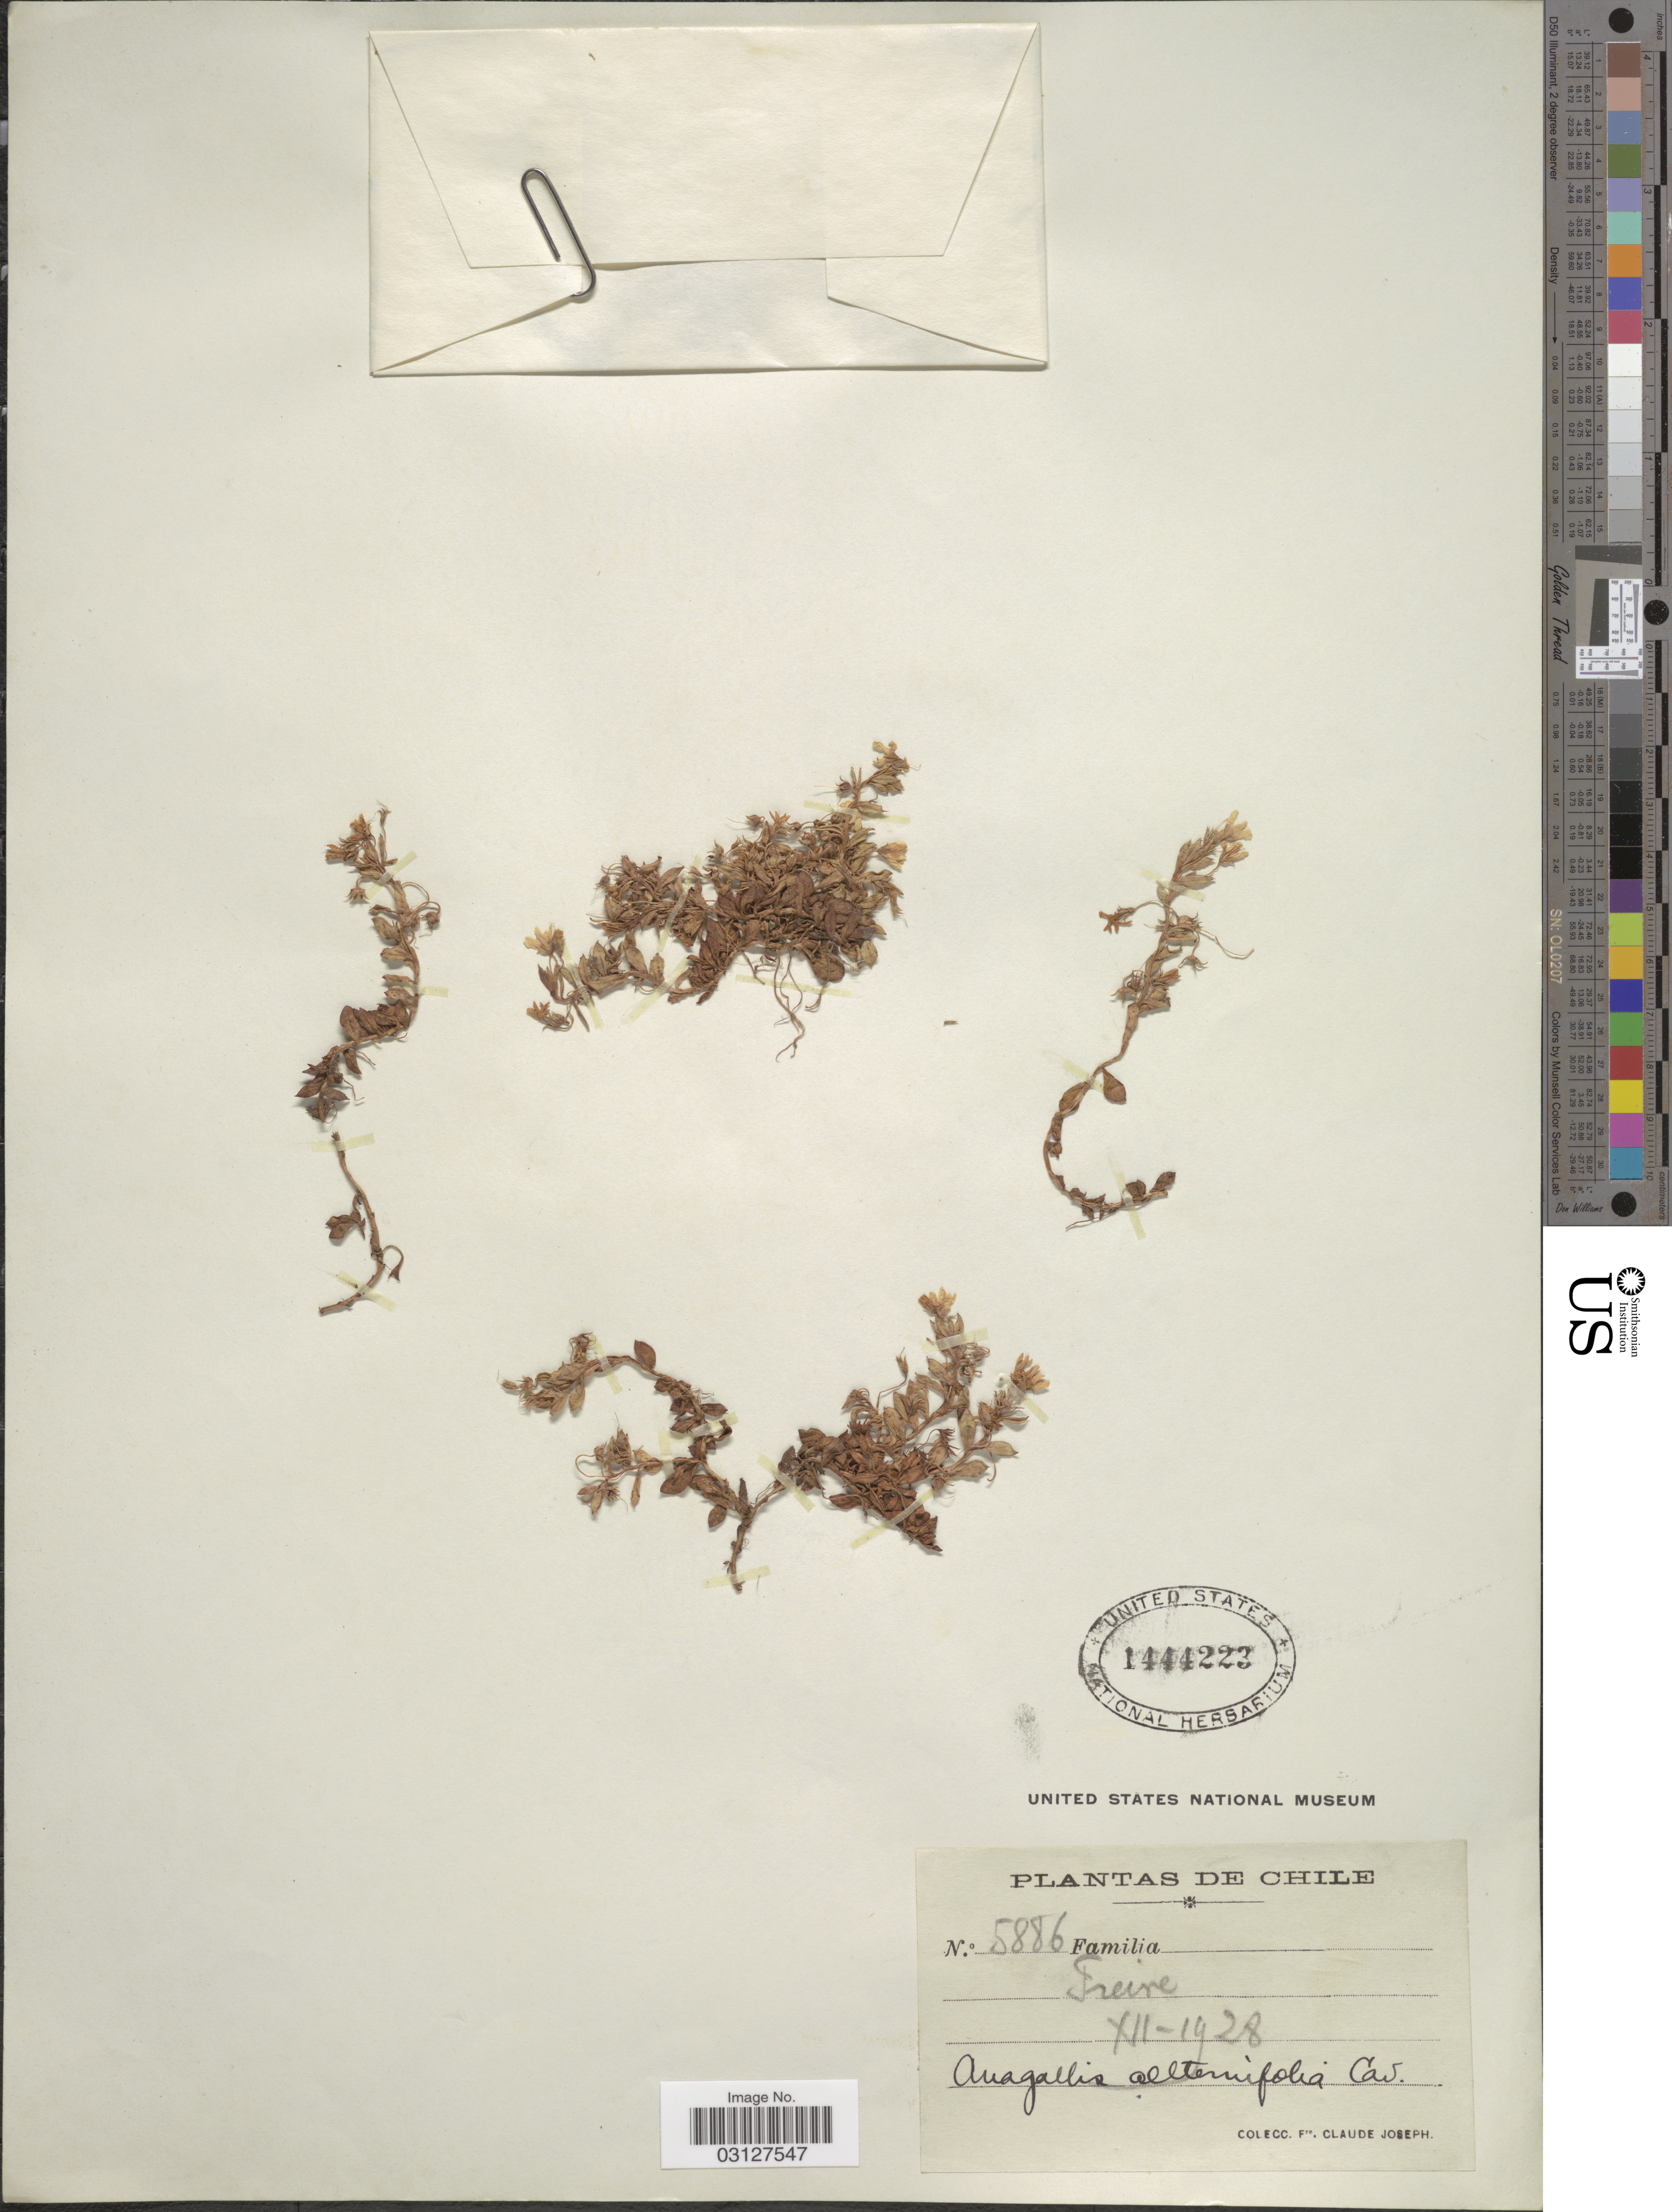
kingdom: Plantae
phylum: Tracheophyta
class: Magnoliopsida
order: Ericales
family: Primulaceae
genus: Anagallis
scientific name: Anagallis alternifolia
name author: Cav.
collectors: Bro. Claude-Joseph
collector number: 5886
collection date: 1928-12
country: Chile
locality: Freire.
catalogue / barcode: US 1444223